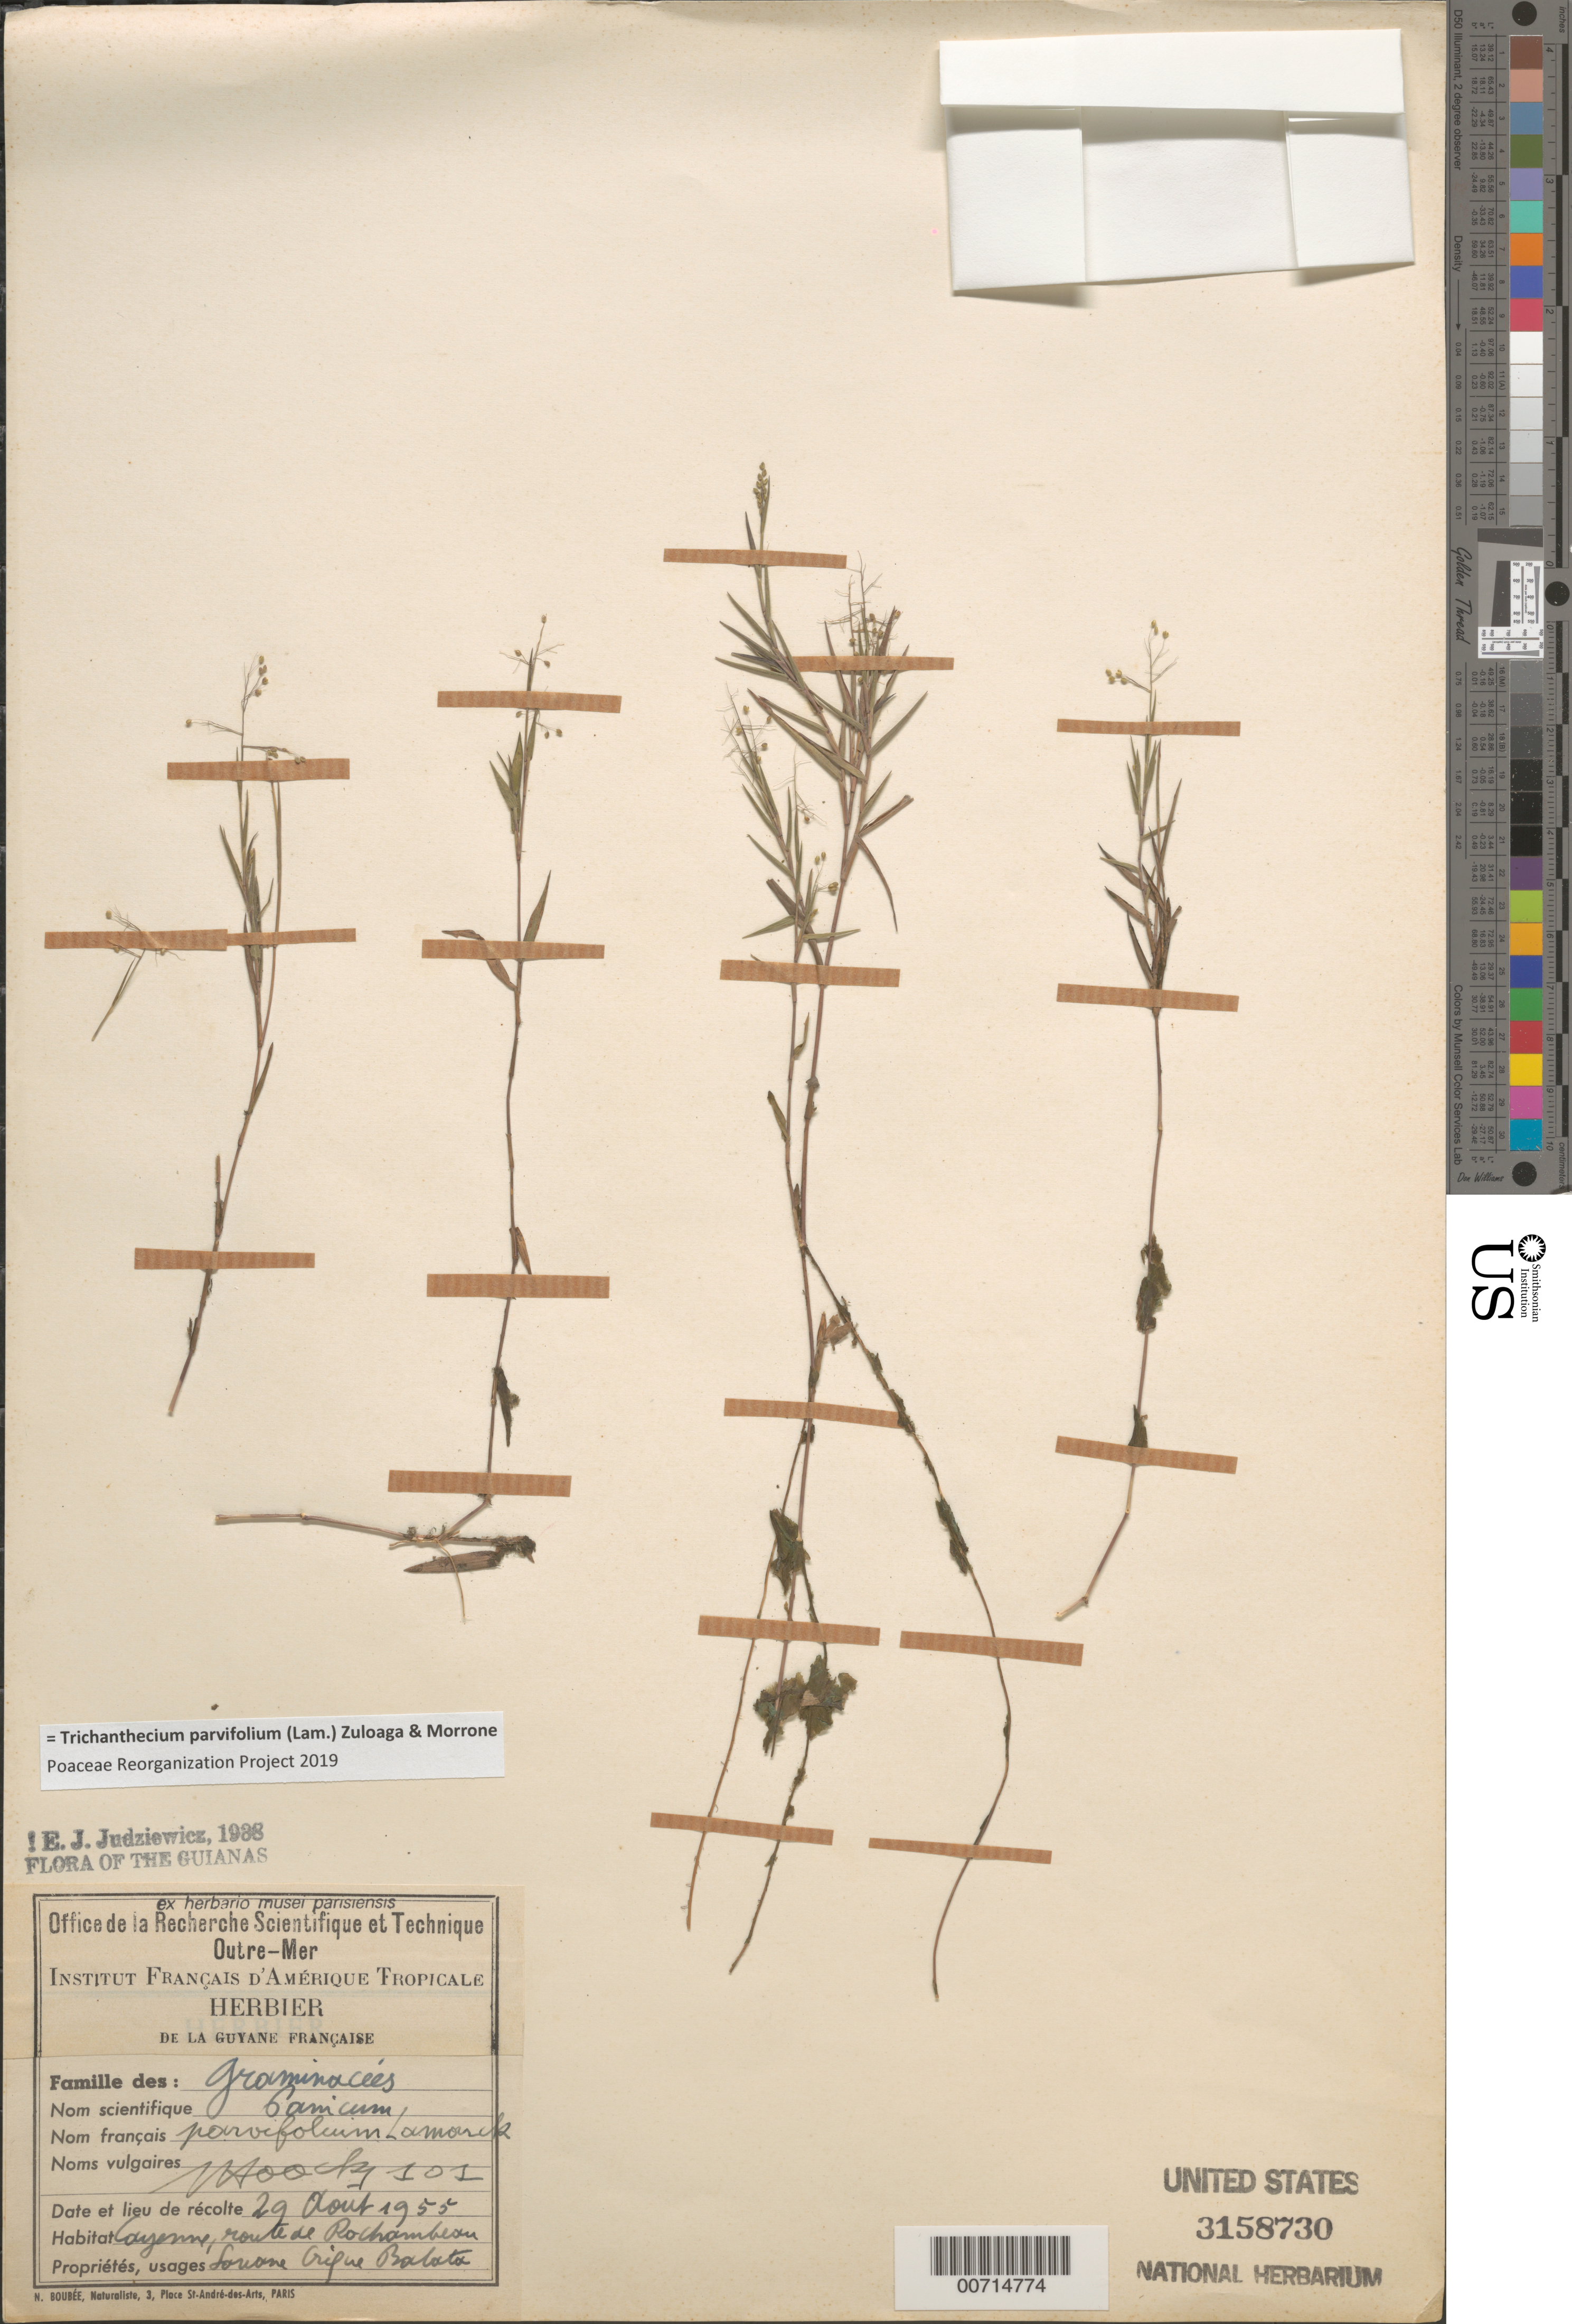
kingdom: Plantae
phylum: Tracheophyta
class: Liliopsida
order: Poales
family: Poaceae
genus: Trichanthecium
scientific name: Trichanthecium parvifolium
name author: (Lam.) Zuloaga & Morrone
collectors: N. Hoock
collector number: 101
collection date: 1955-08-29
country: French Guiana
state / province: Cayenne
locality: Route de Rochambeau. Savane crique Balata.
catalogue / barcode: US 3158730